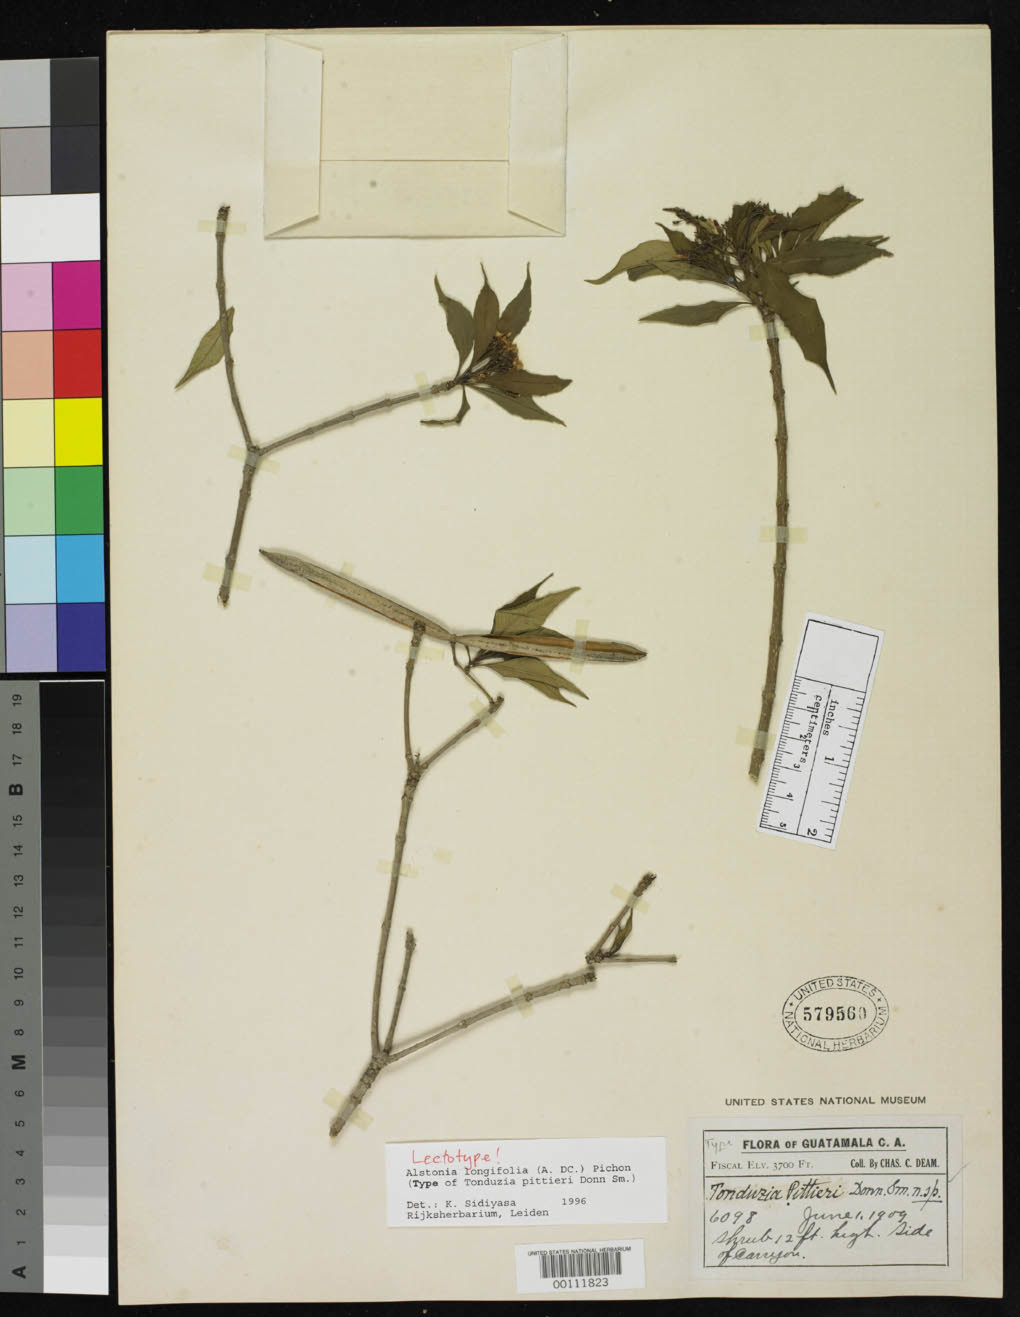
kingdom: Plantae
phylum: Tracheophyta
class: Magnoliopsida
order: Gentianales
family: Apocynaceae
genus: Tonduzia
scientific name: Tonduzia pittieri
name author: Donn. Sm.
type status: Lectotype; Syntype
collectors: C. C. Deam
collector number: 6098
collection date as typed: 01 Jun 1909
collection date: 1909-06-01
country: Guatemala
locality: Fiscal, side of canyon.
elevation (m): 1128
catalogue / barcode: US 579560